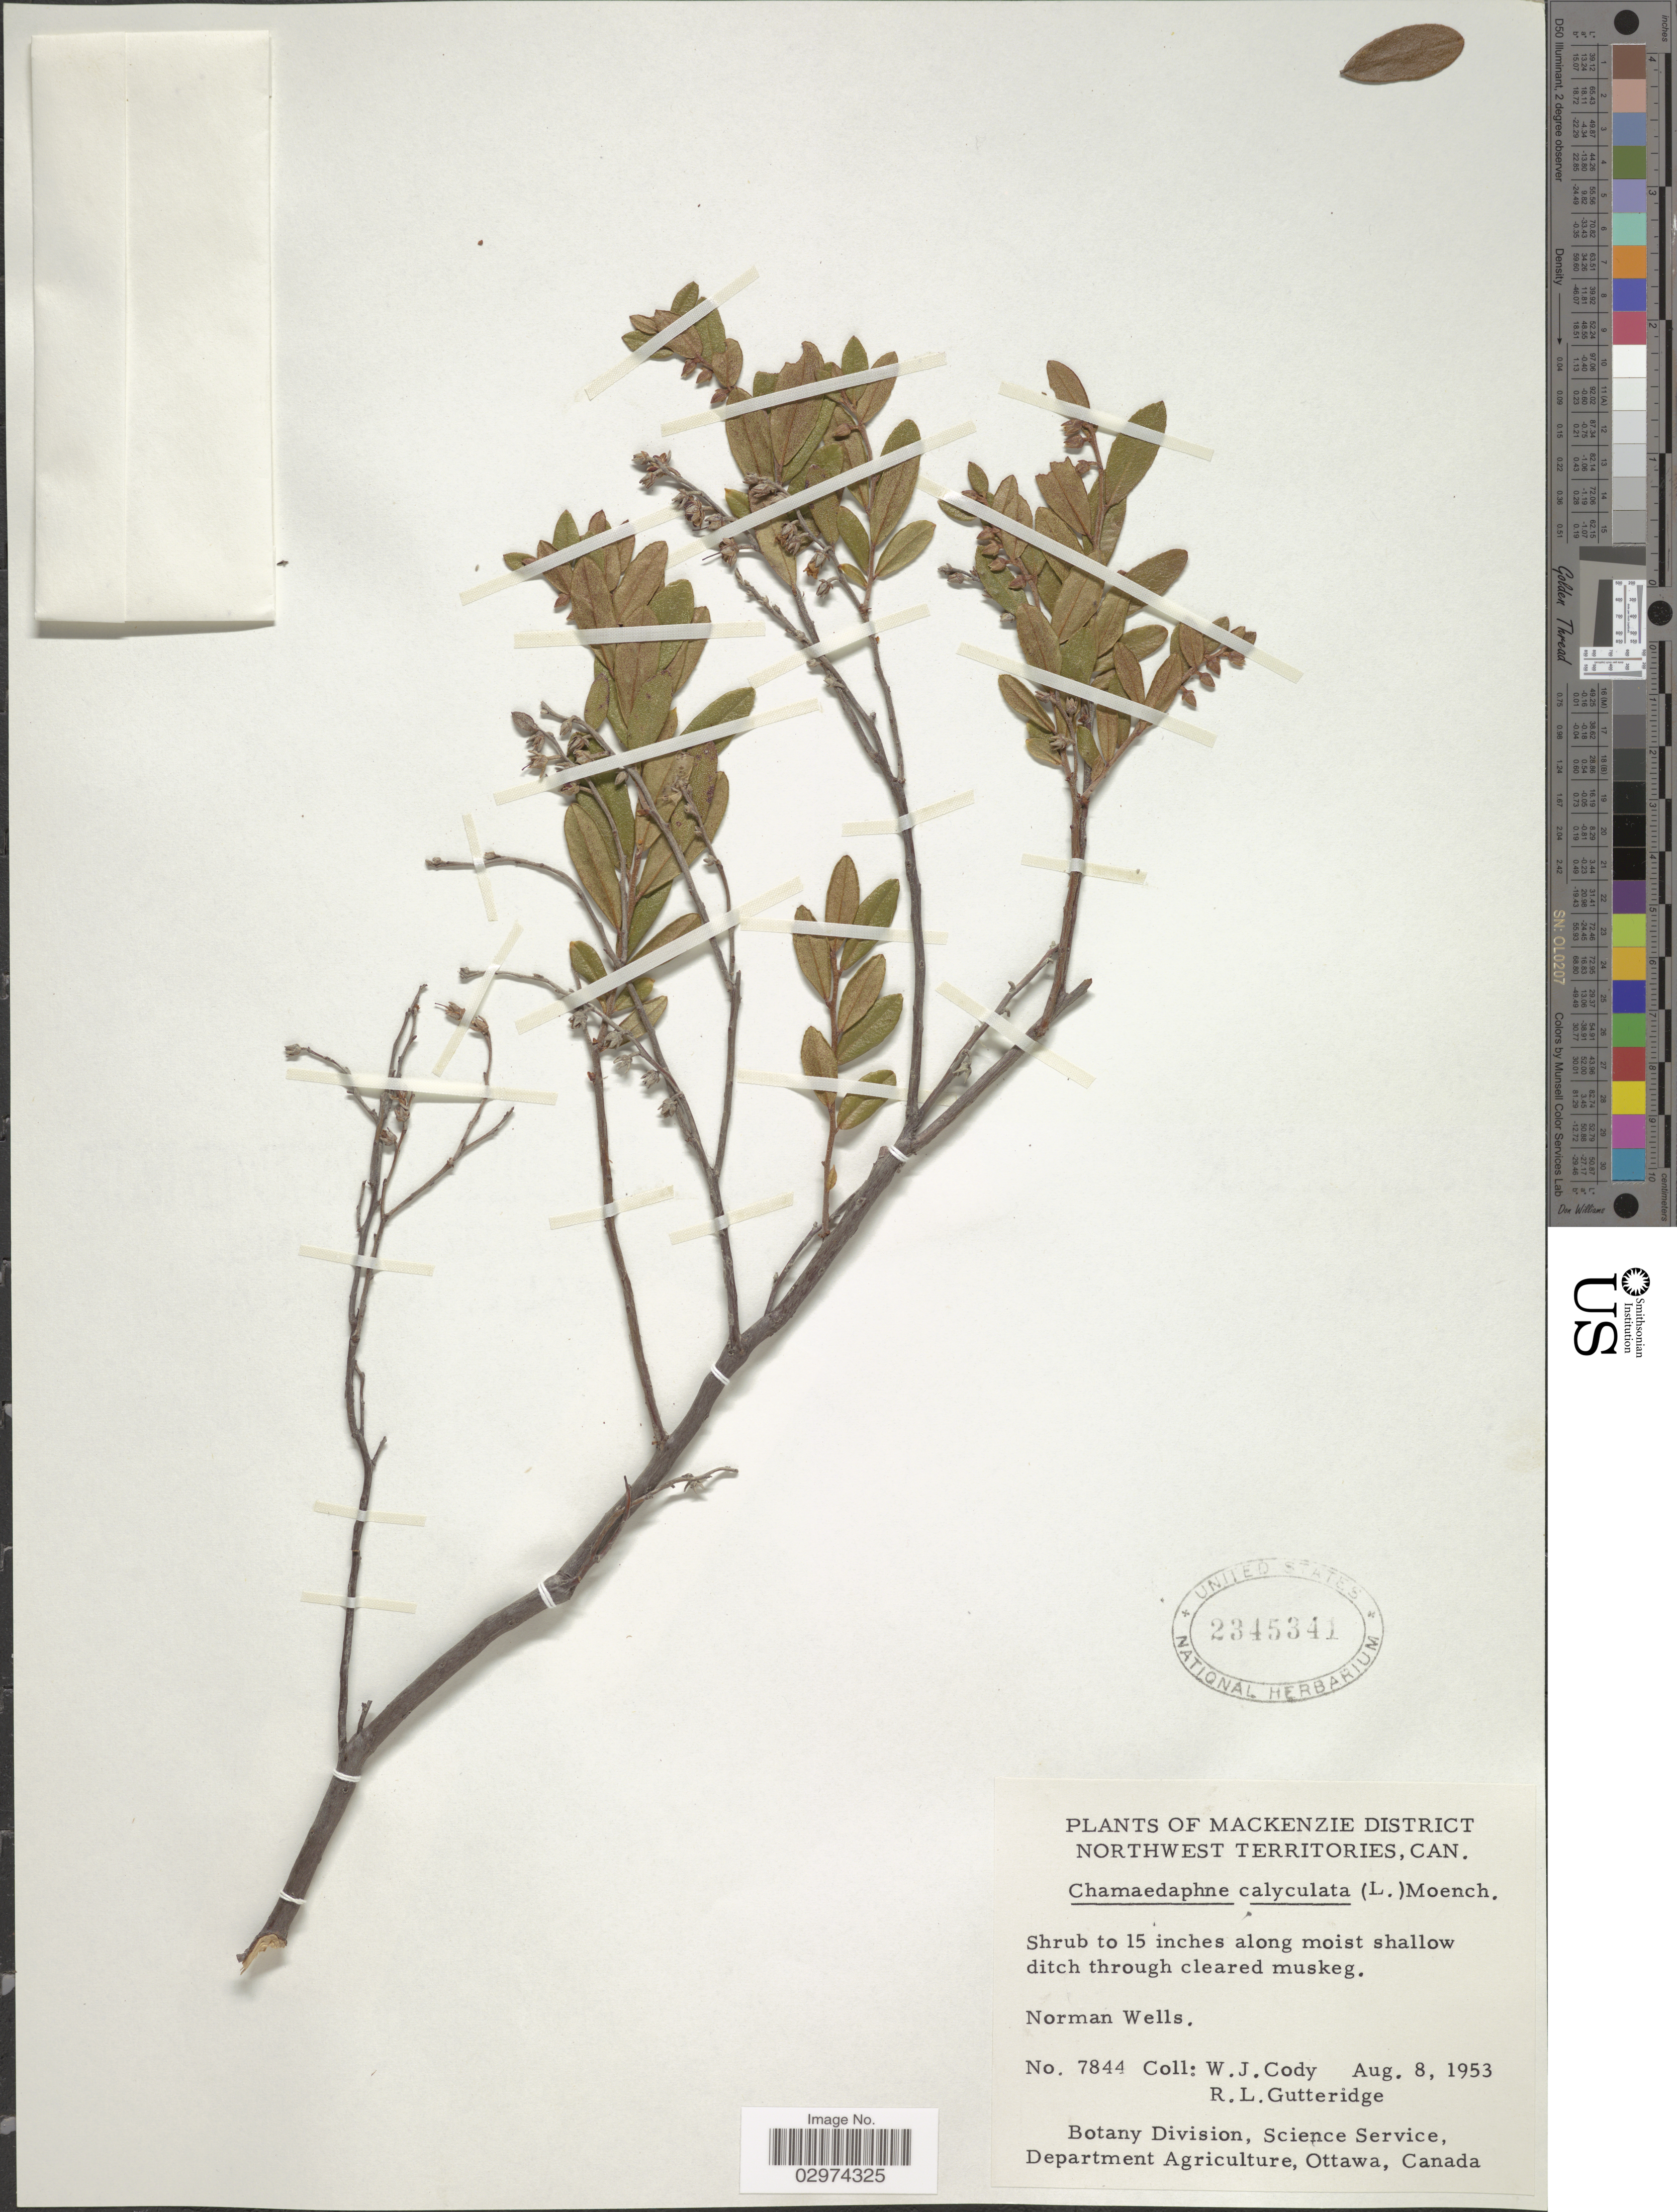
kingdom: Plantae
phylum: Tracheophyta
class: Magnoliopsida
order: Ericales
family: Ericaceae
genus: Chamaedaphne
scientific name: Chamaedaphne calyculata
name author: (L.) Moench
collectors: W. Cody & R. Gutteridge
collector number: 7844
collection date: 1953-08-08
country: Canada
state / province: Northwest Territories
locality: Mackenzie District.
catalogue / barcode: US 2345341